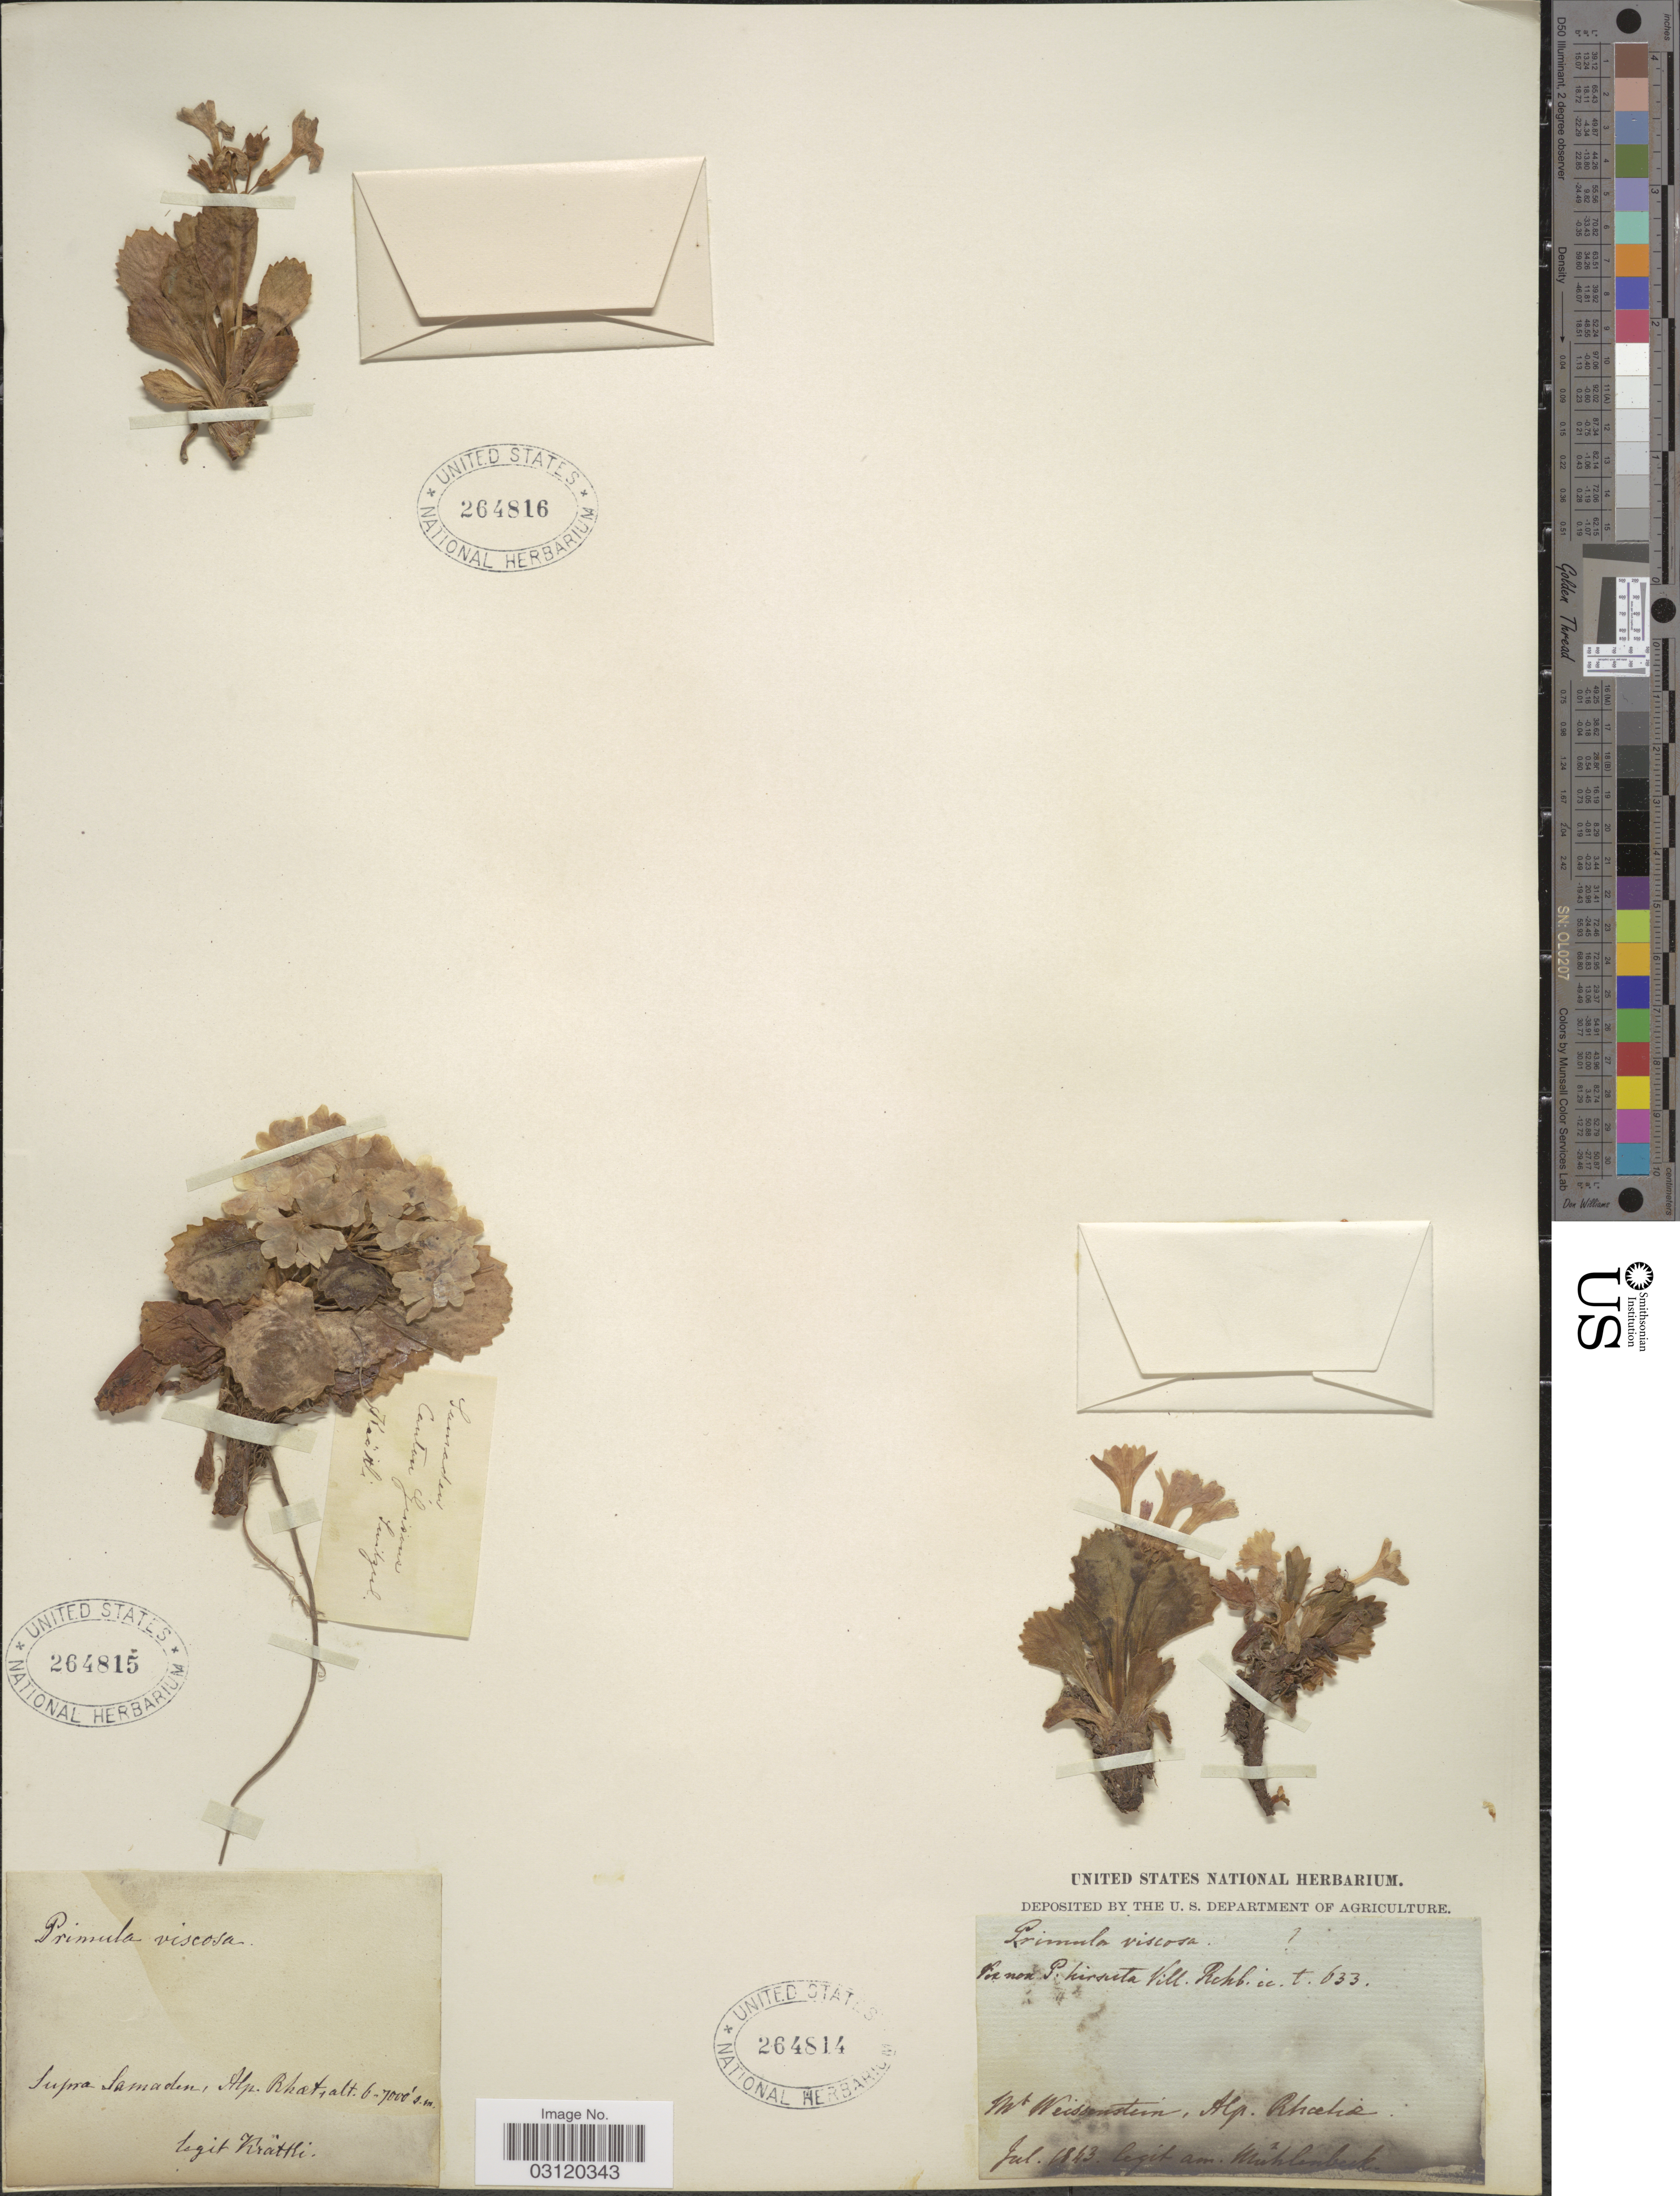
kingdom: Plantae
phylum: Tracheophyta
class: Magnoliopsida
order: Ericales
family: Primulaceae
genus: Primula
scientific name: Primula viscosa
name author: Vill.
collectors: Mühlenbach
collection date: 1843-07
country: Switzerland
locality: Mt Weissenstein, Alp. Rhaetia.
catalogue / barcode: US 264814